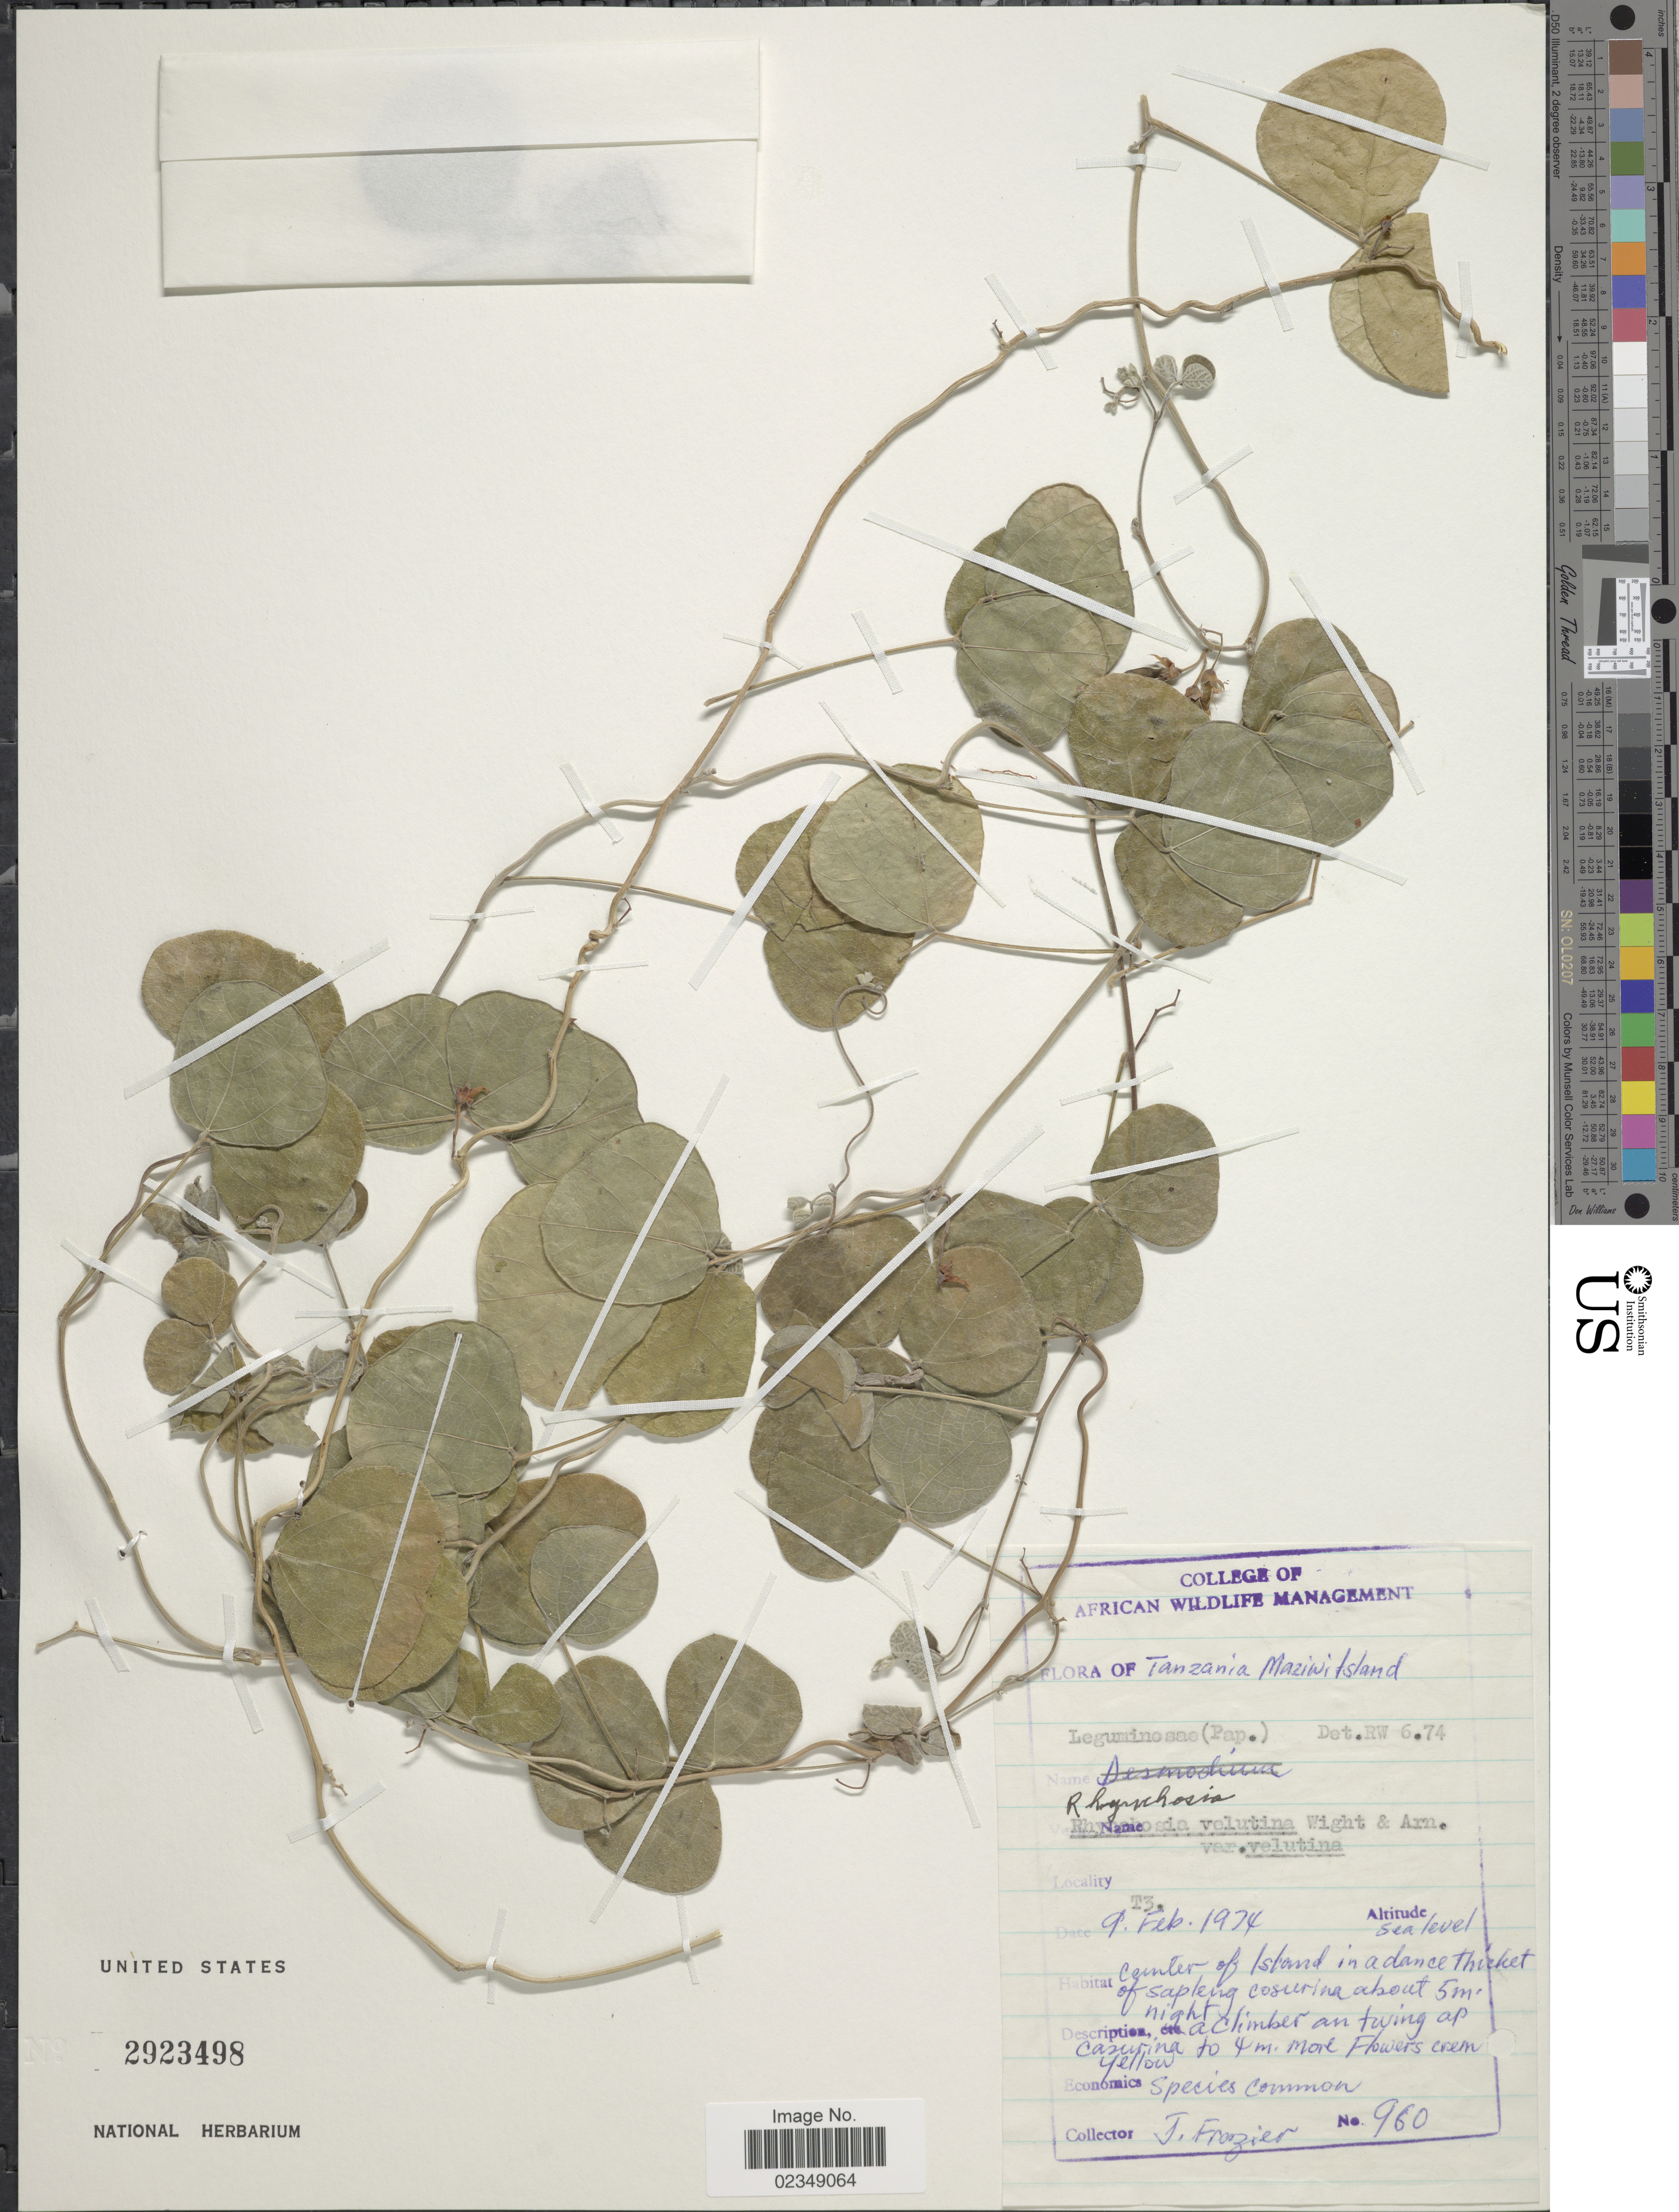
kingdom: Plantae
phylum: Tracheophyta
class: Magnoliopsida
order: Fabales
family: Fabaceae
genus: Rhynchosia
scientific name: Rhynchosia velutina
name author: Wight & Arn.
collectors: J. Frazier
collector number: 960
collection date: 1974-02-09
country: Tanzania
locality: Maziwi Island, T3, center of island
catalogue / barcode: US 2923498